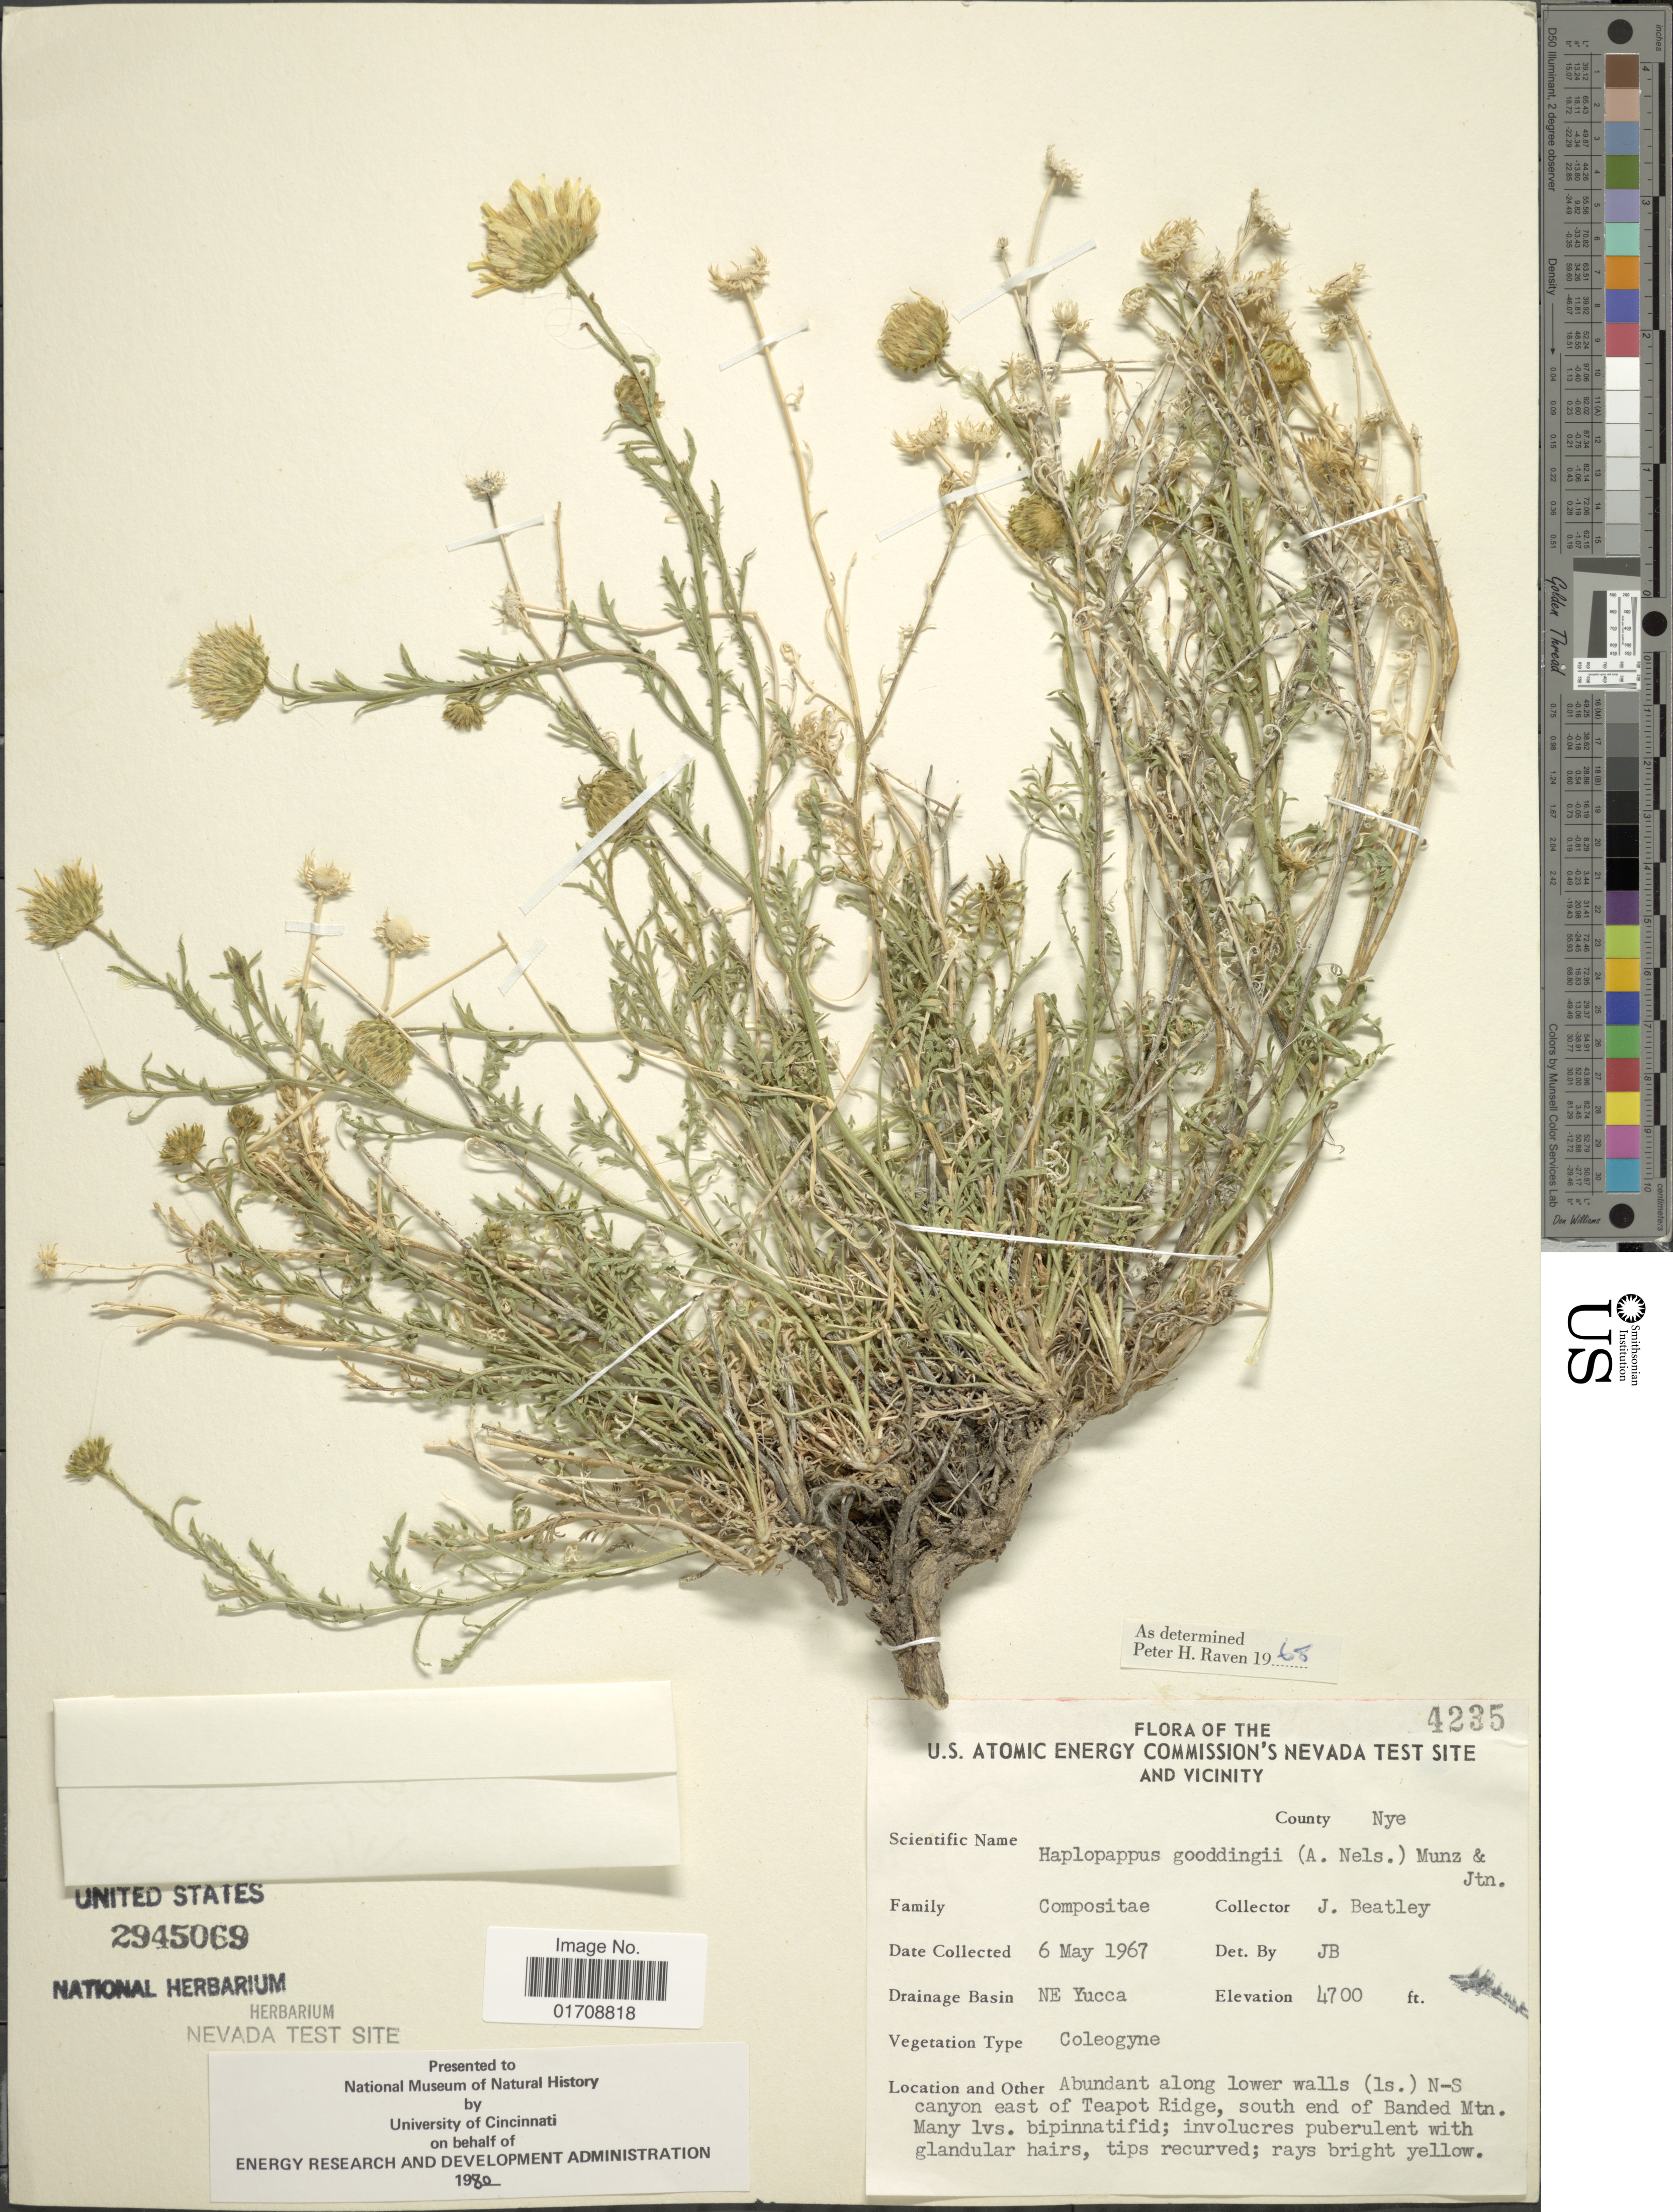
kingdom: Plantae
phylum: Tracheophyta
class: Magnoliopsida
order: Asterales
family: Asteraceae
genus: Xanthisma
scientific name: Xanthisma spinulosum var. gooddingii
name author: (A. Nelson) D. R. Morgan & R.L. Hartm.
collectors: J. C. Beatley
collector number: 4235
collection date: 1967-05-06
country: United States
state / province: Nevada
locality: U. S. Atomic Energy Commission's Nevada Test Site and Vicinity, County Nye, NE Yucca, N-S canyon east of Teapot Ridge, south end of Banded Mtn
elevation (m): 1433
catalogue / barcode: US 2945069